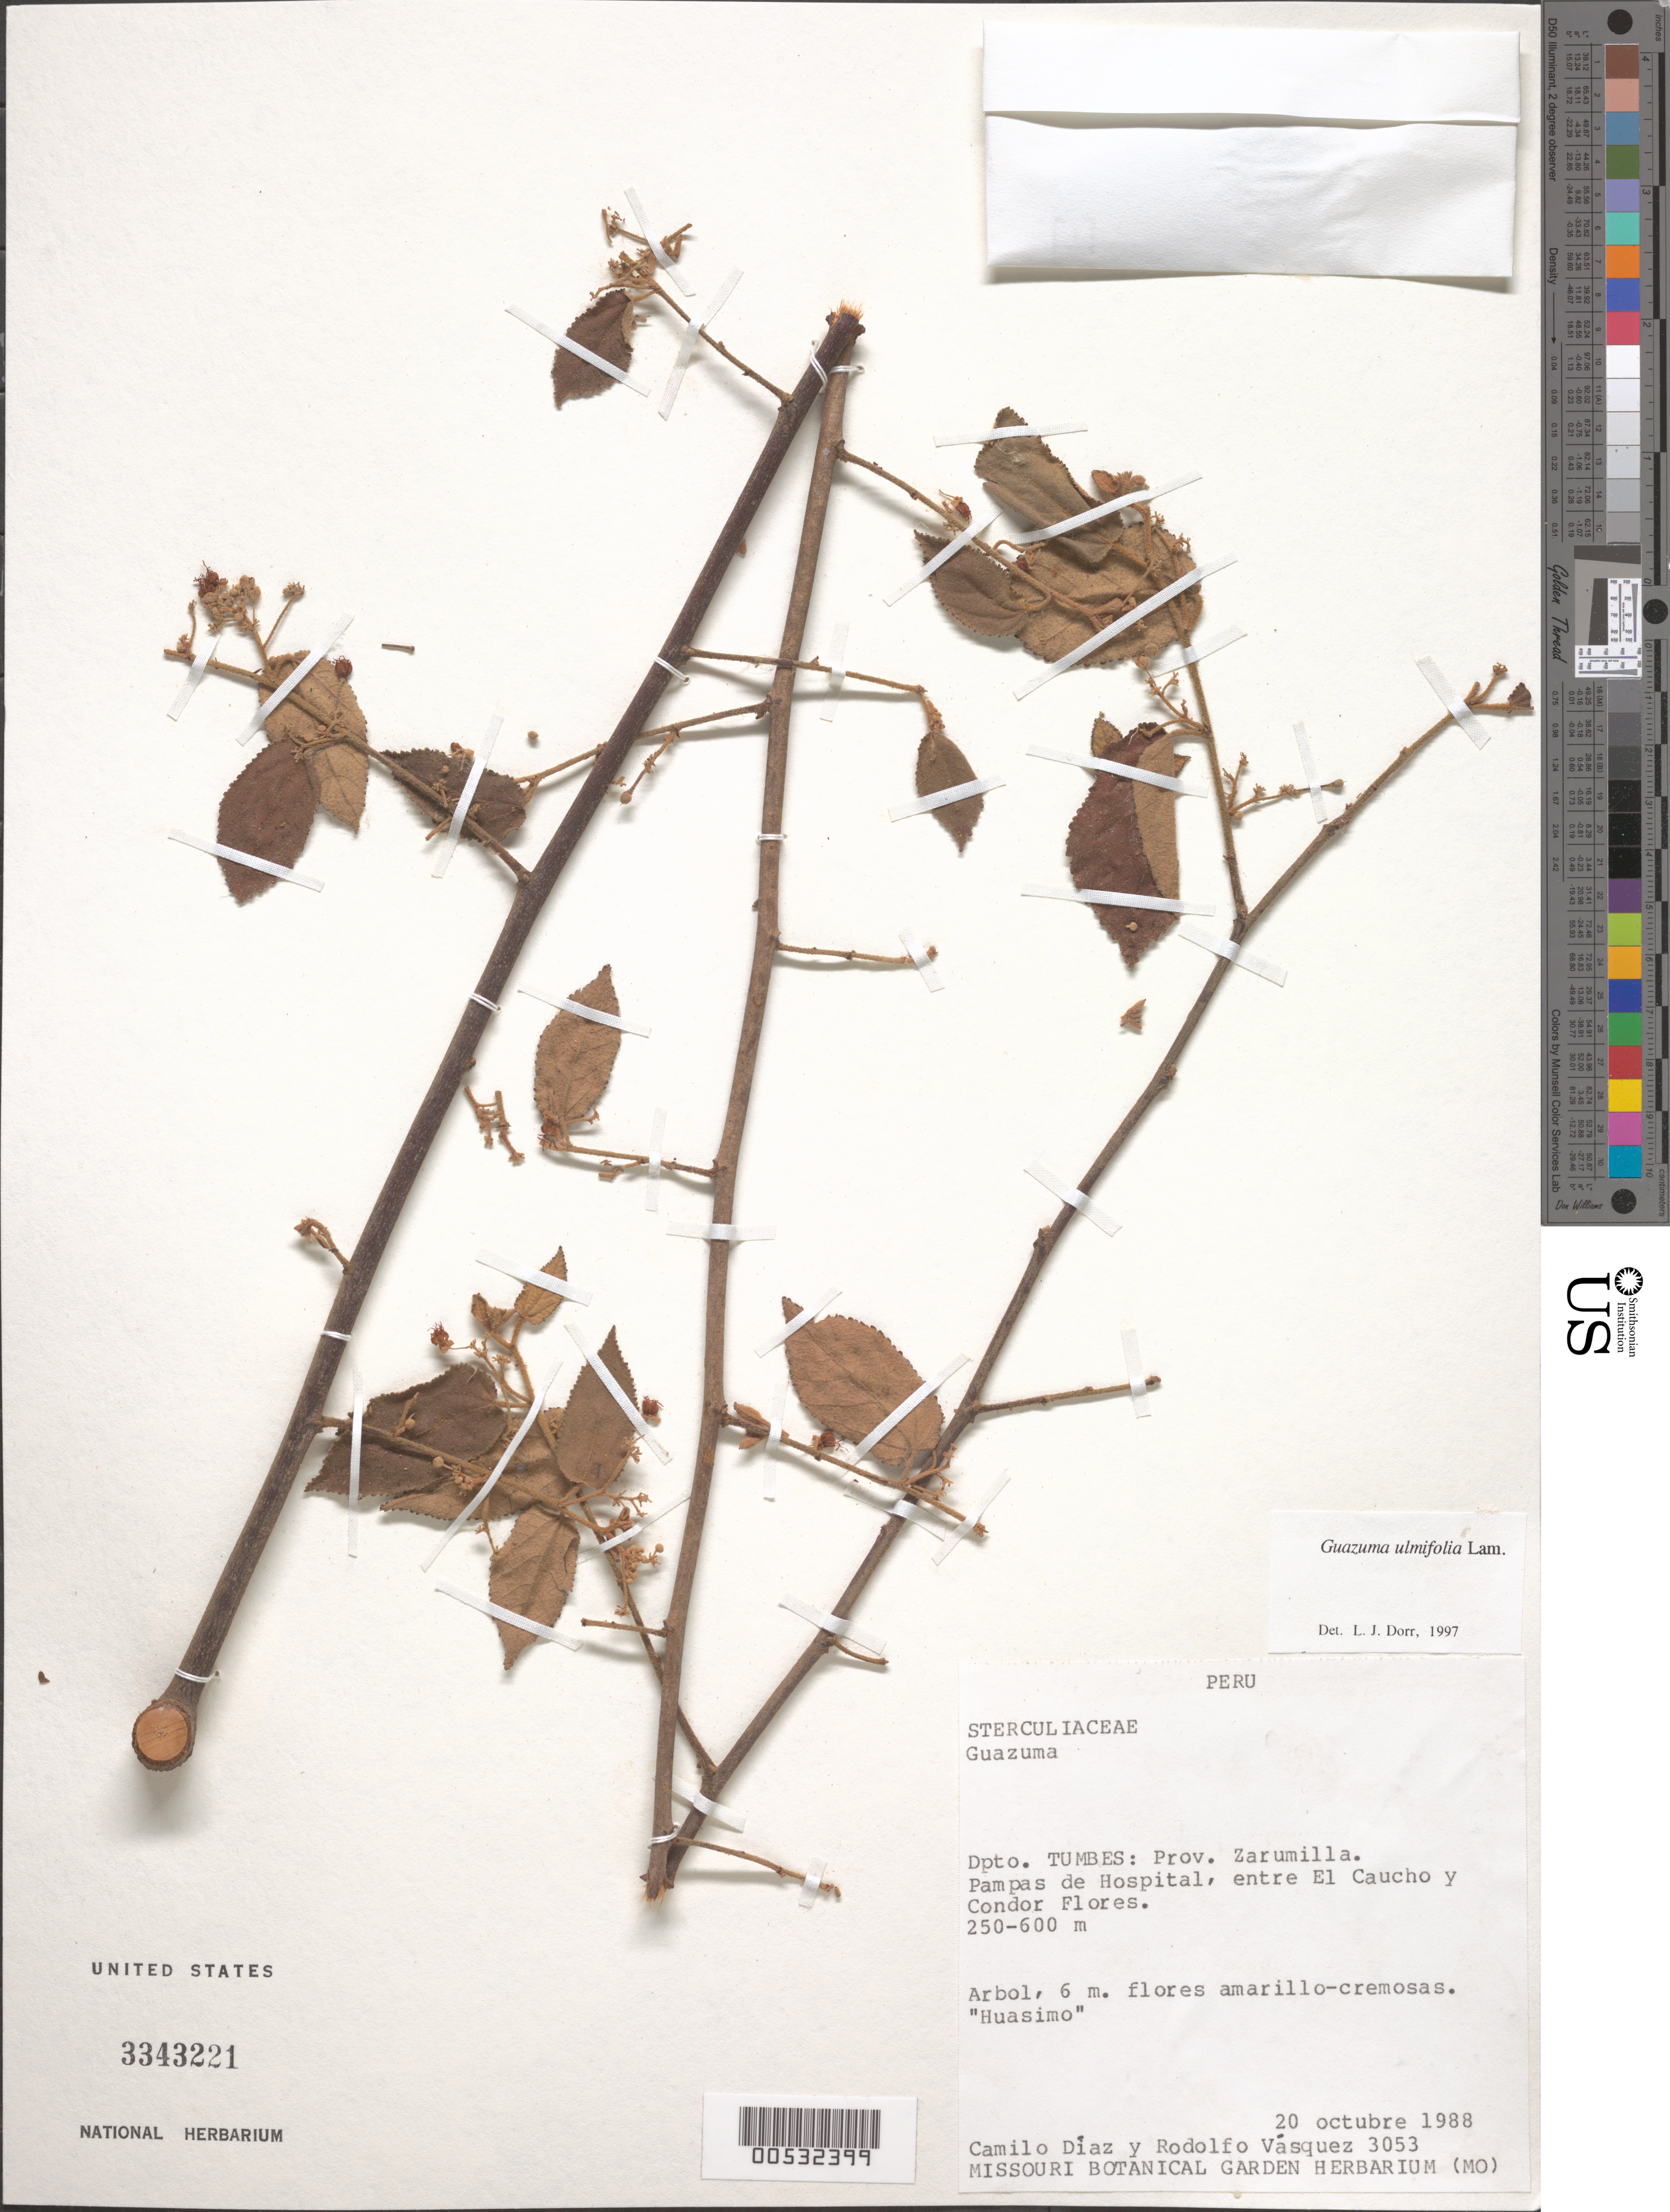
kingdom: Plantae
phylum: Tracheophyta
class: Magnoliopsida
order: Malvales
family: Malvaceae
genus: Guazuma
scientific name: Guazuma ulmifolia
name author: Lam.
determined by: Dorr, L. J., (BOT), Smithsonian Institution - National Museum of Natural History (UNITED STATES)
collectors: C. Díaz & R. Vásquez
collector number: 3053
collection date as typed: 20 Oct 1988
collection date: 1988-10-20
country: Peru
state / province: Tumbes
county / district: Zarumilla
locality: Pampas de Hospital, entre El Caucho y Condor Flores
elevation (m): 250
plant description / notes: Common name: Huasimo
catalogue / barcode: US 3343221